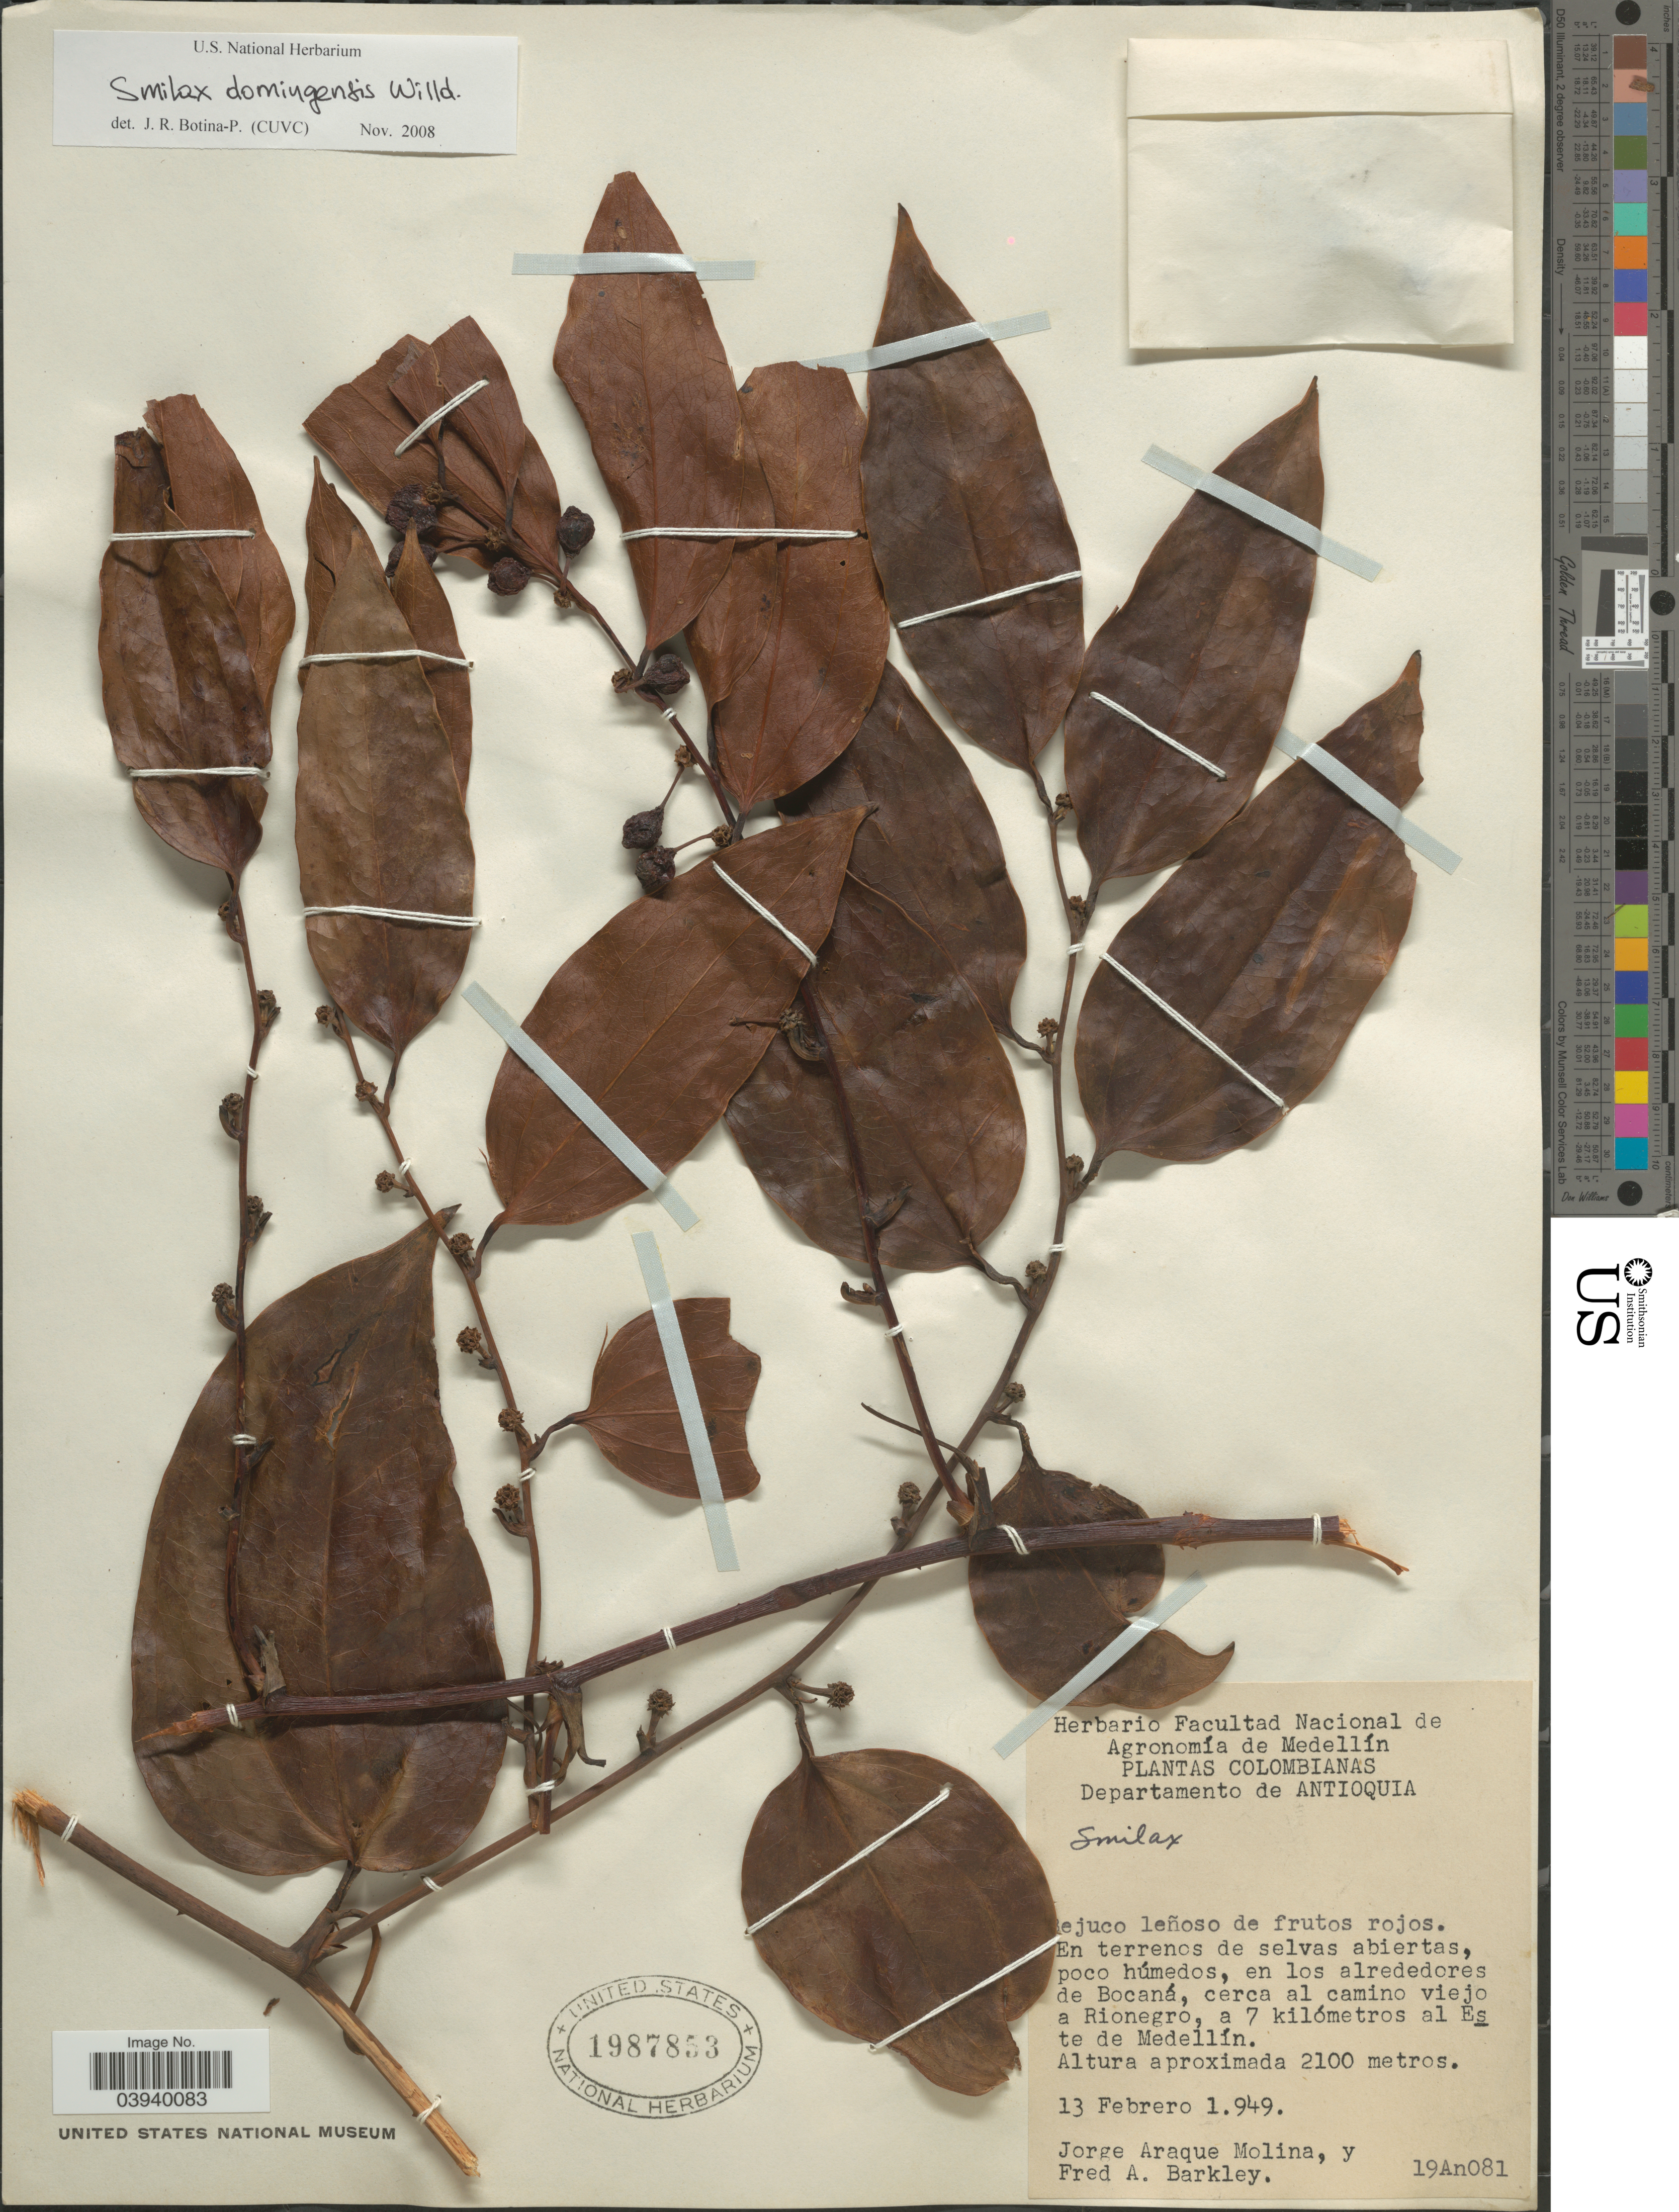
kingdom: Plantae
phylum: Tracheophyta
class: Liliopsida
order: Liliales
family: Smilacaceae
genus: Smilax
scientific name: Smilax domingensis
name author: Willd.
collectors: J. Araque Molina & F. A. Barkley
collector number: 19An081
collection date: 1949-02-13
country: Colombia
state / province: Antioquia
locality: Departamento de Antioquia. En terrenos de selvas abiertas, poco húmedos, en los alrededores de Bocaná, cerca al camino viejo a Rionegro, a 7 kilómetros al Este de Medellín.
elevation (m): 2100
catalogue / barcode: US 1987853